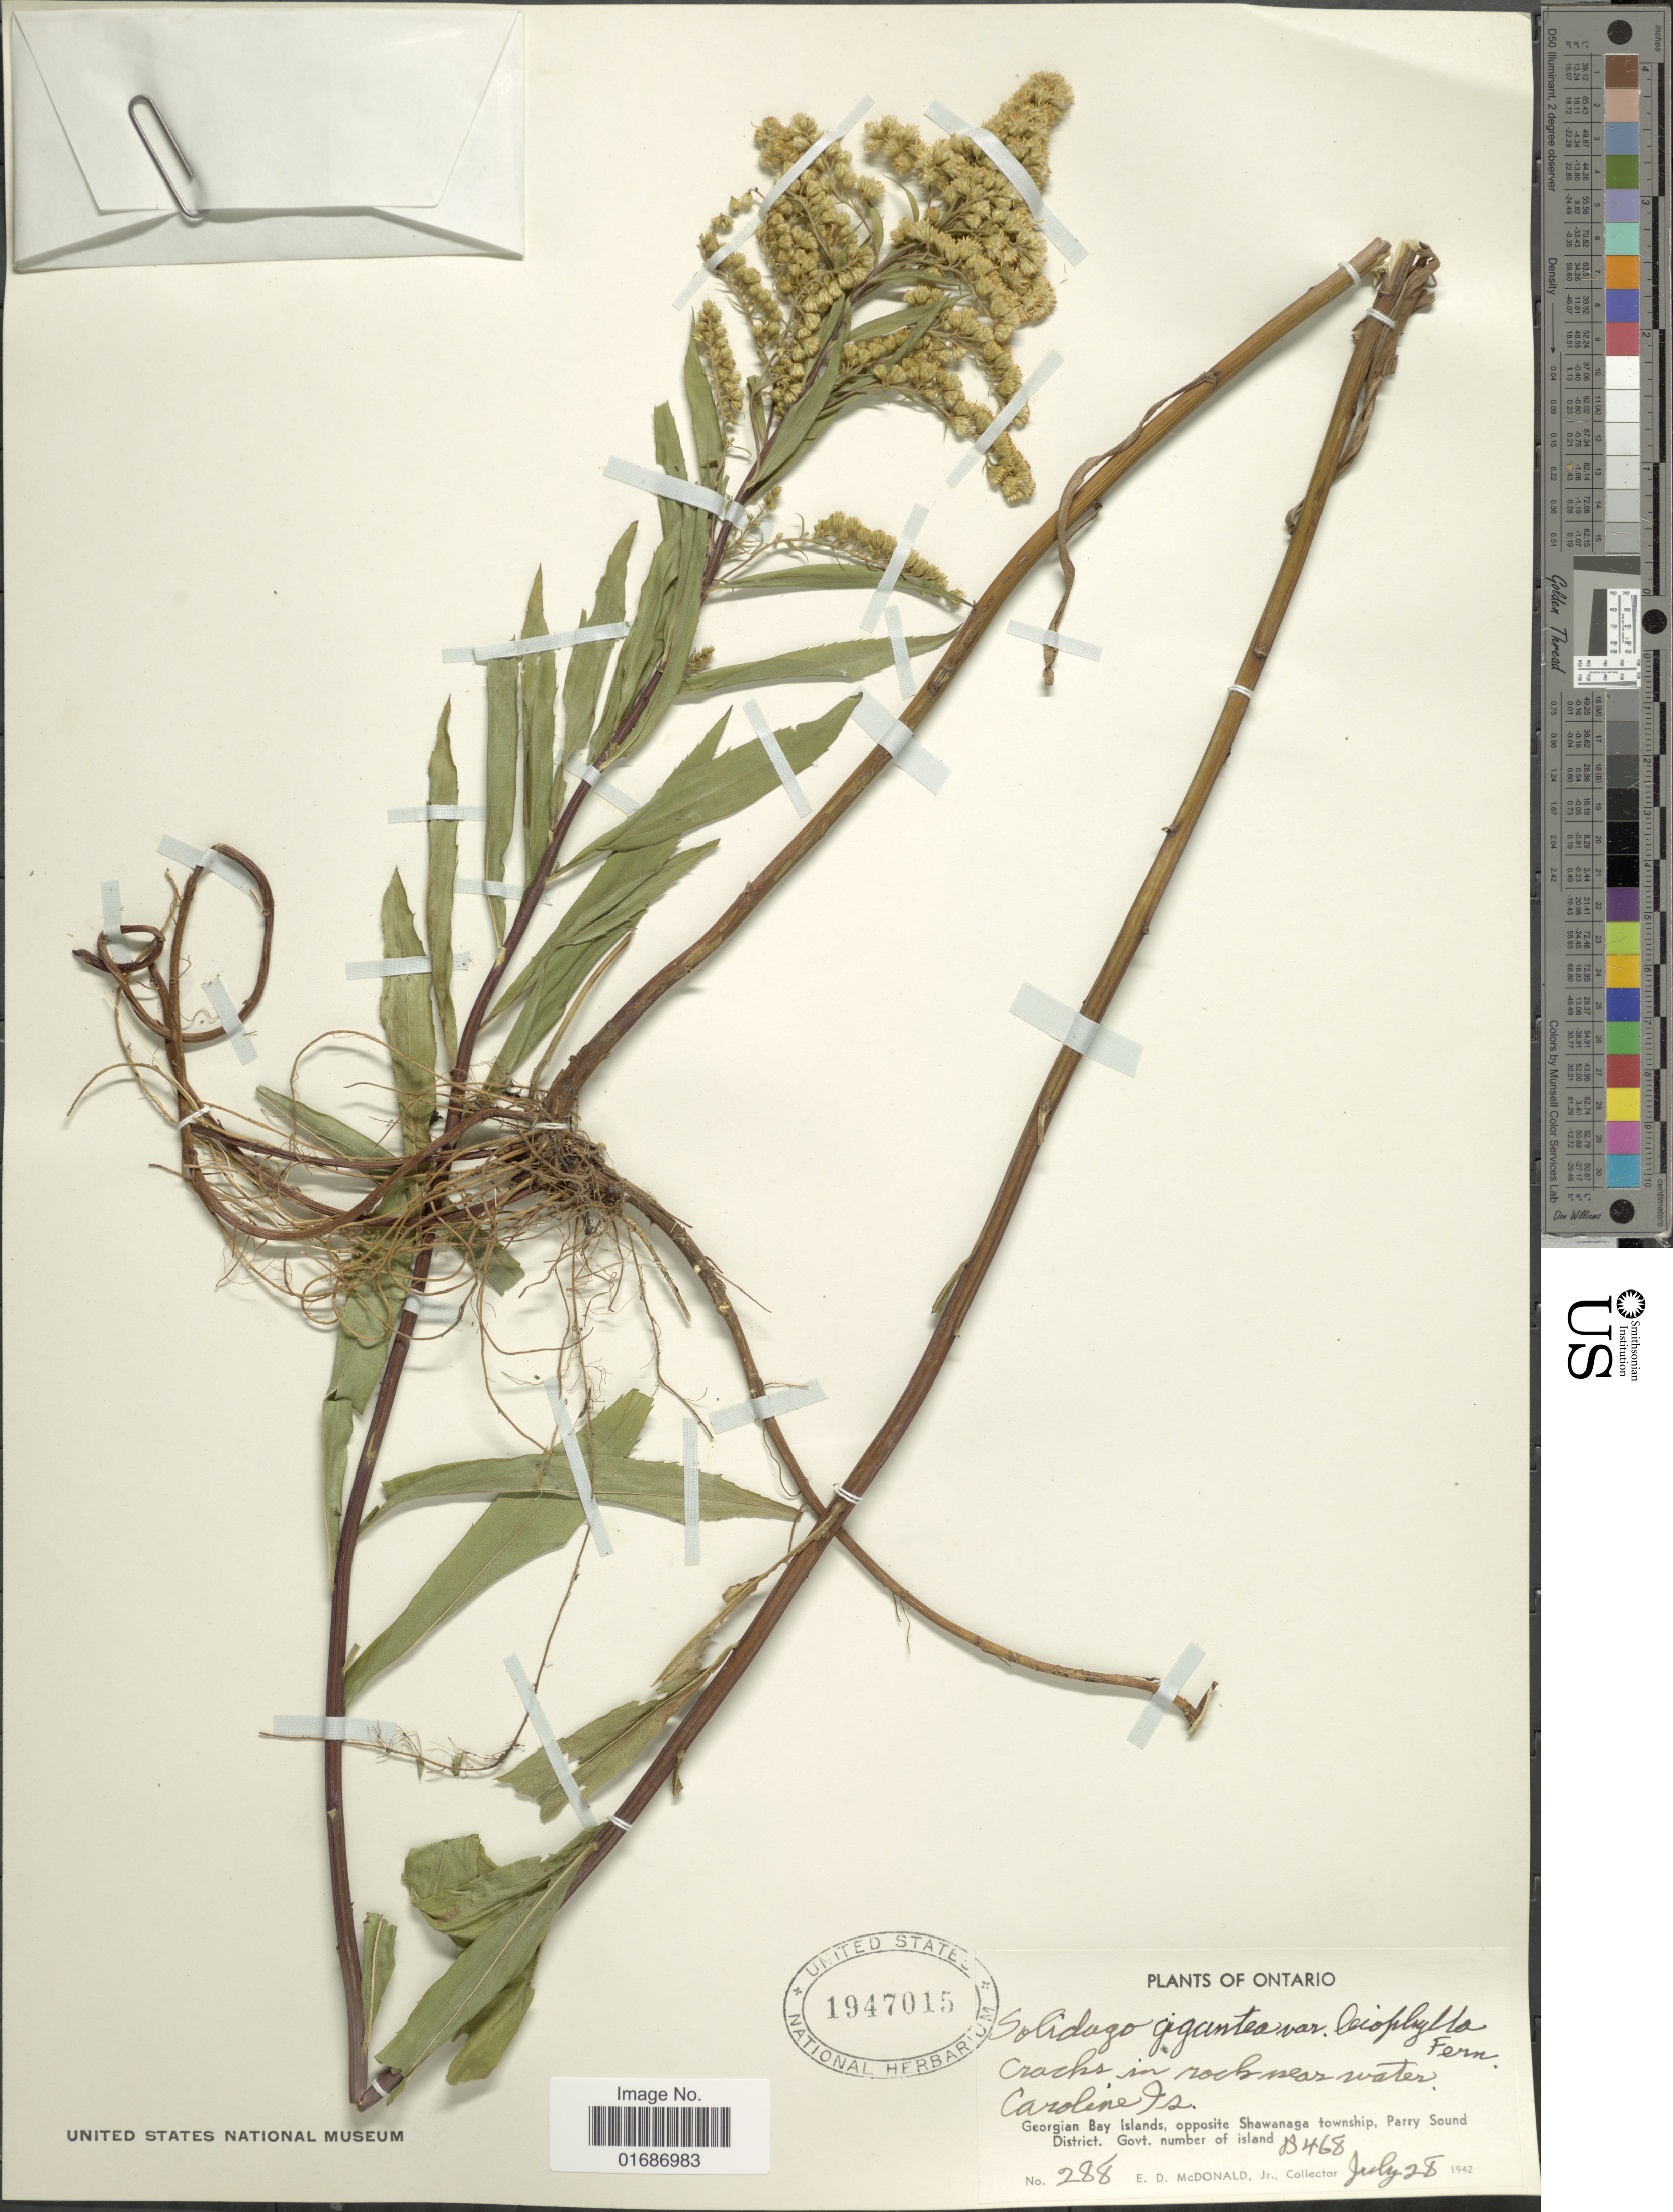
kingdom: Plantae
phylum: Tracheophyta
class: Magnoliopsida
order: Asterales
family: Asteraceae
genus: Solidago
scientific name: Solidago gigantea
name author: Aiton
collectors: E. D. McDonald Jr.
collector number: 288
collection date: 1942-07-28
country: Canada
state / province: Ontario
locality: Caroline Is., Georgian Bay Islands, opposite Shawanaga township, Parru Sound District, Govt. number of Island B468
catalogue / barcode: US 1947015